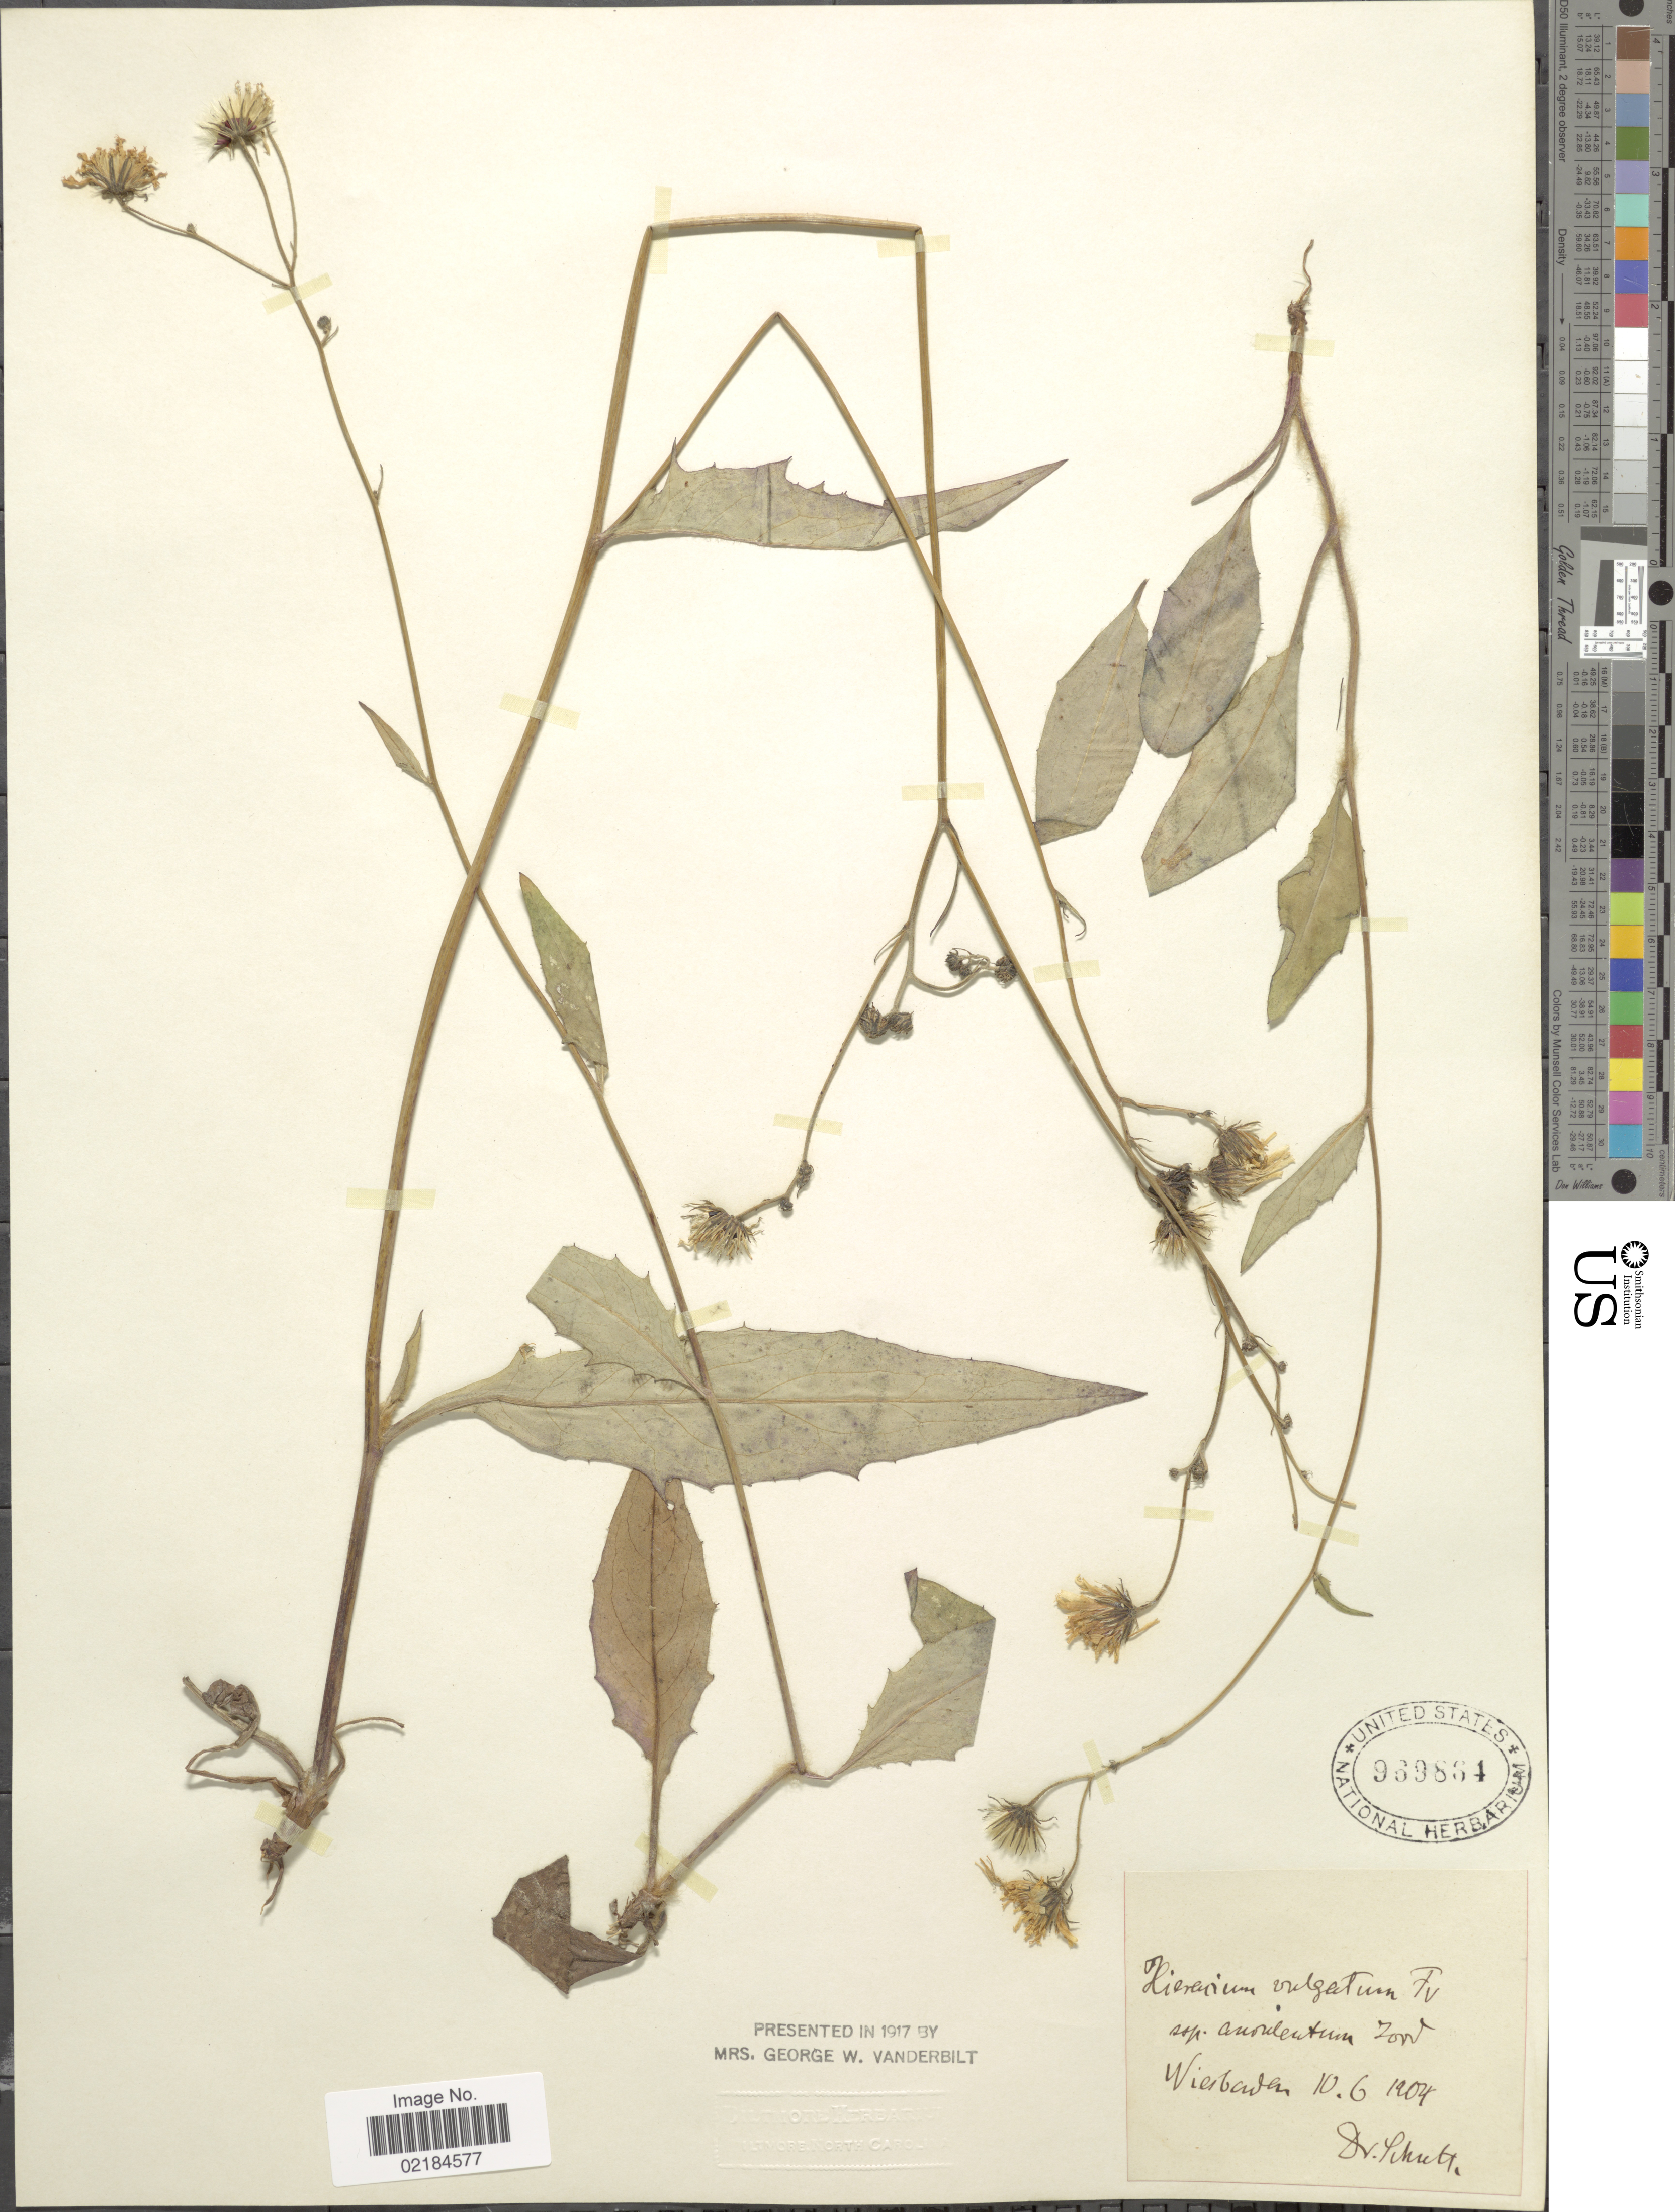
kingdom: Plantae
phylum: Tracheophyta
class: Magnoliopsida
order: Asterales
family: Asteraceae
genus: Hieracium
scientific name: Hieracium lachenalii subsp. cruenifolium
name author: (Dahlst. & Lübeck) Zahn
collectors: D. Schult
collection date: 1904-06-10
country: Germany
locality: Wiesbaden [interpreted]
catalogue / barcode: US 969864